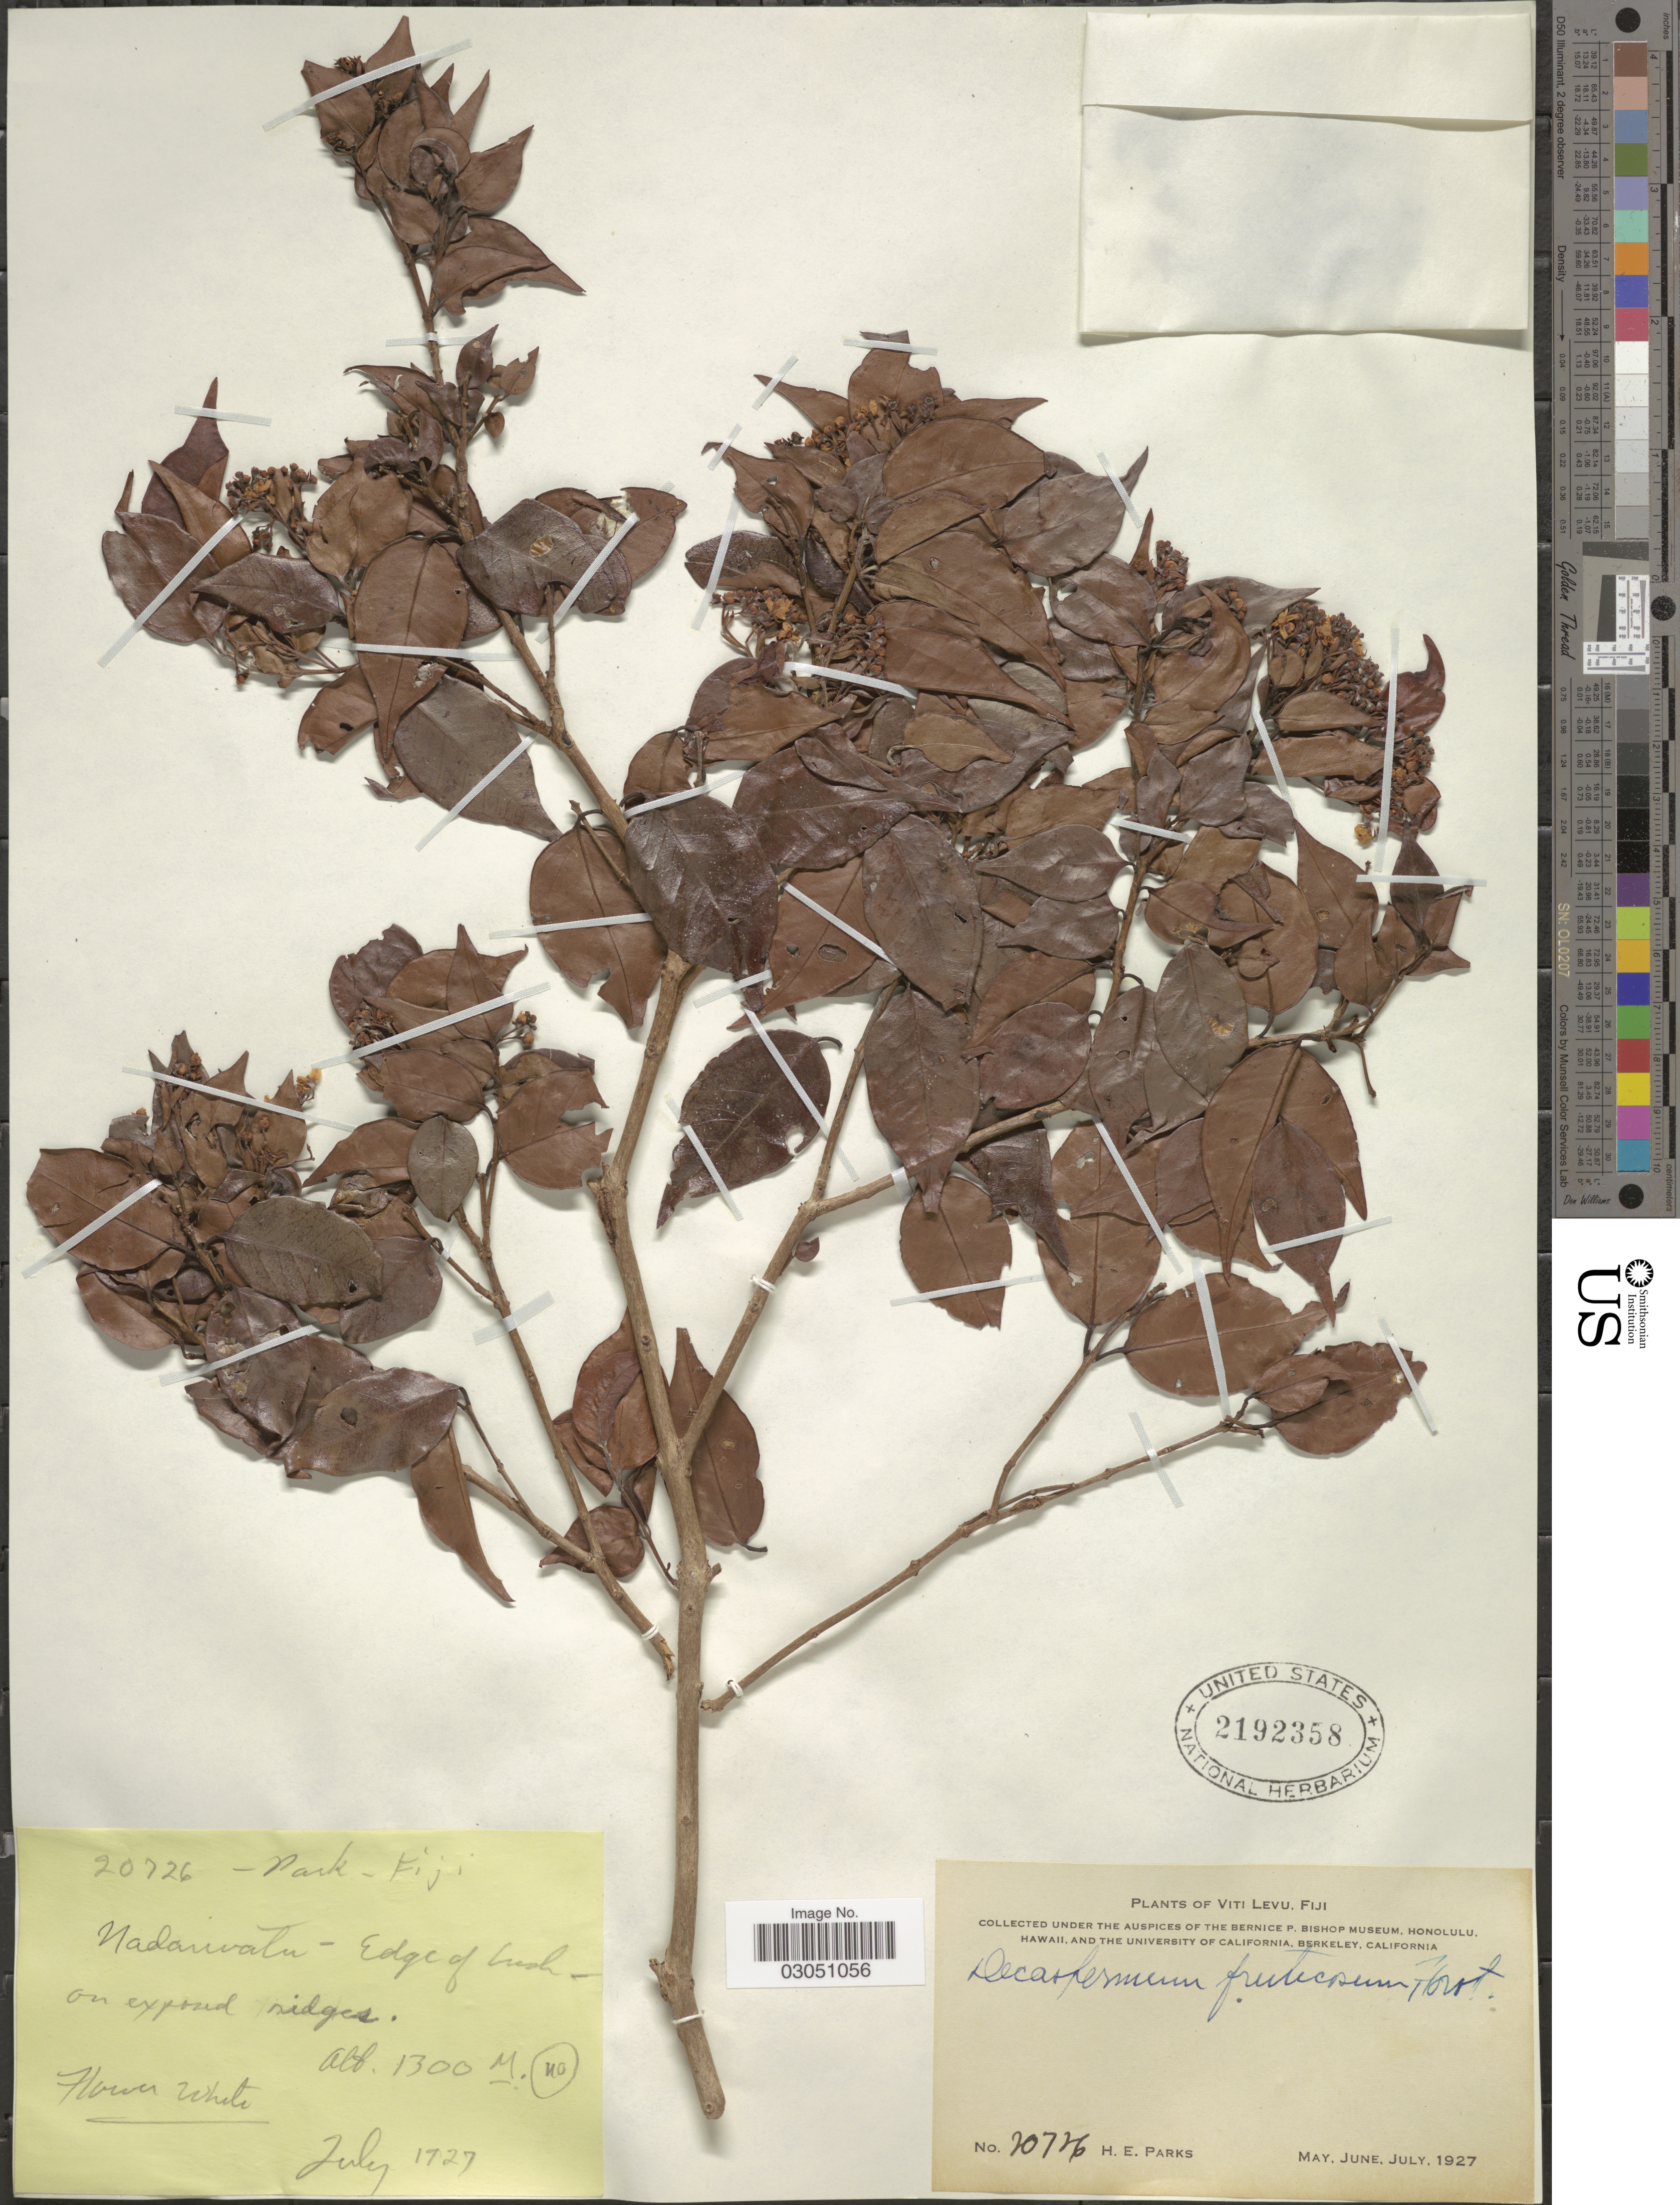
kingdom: Plantae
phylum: Tracheophyta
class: Magnoliopsida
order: Myrtales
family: Myrtaceae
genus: Decaspermum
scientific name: Decaspermum fruticosum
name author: J.R. Forst. & G. Forst.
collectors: H. E. Parks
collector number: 20726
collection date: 1927-07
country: Fiji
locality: Viti Levu. Nadarivatu.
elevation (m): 1300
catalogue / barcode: US 2192358